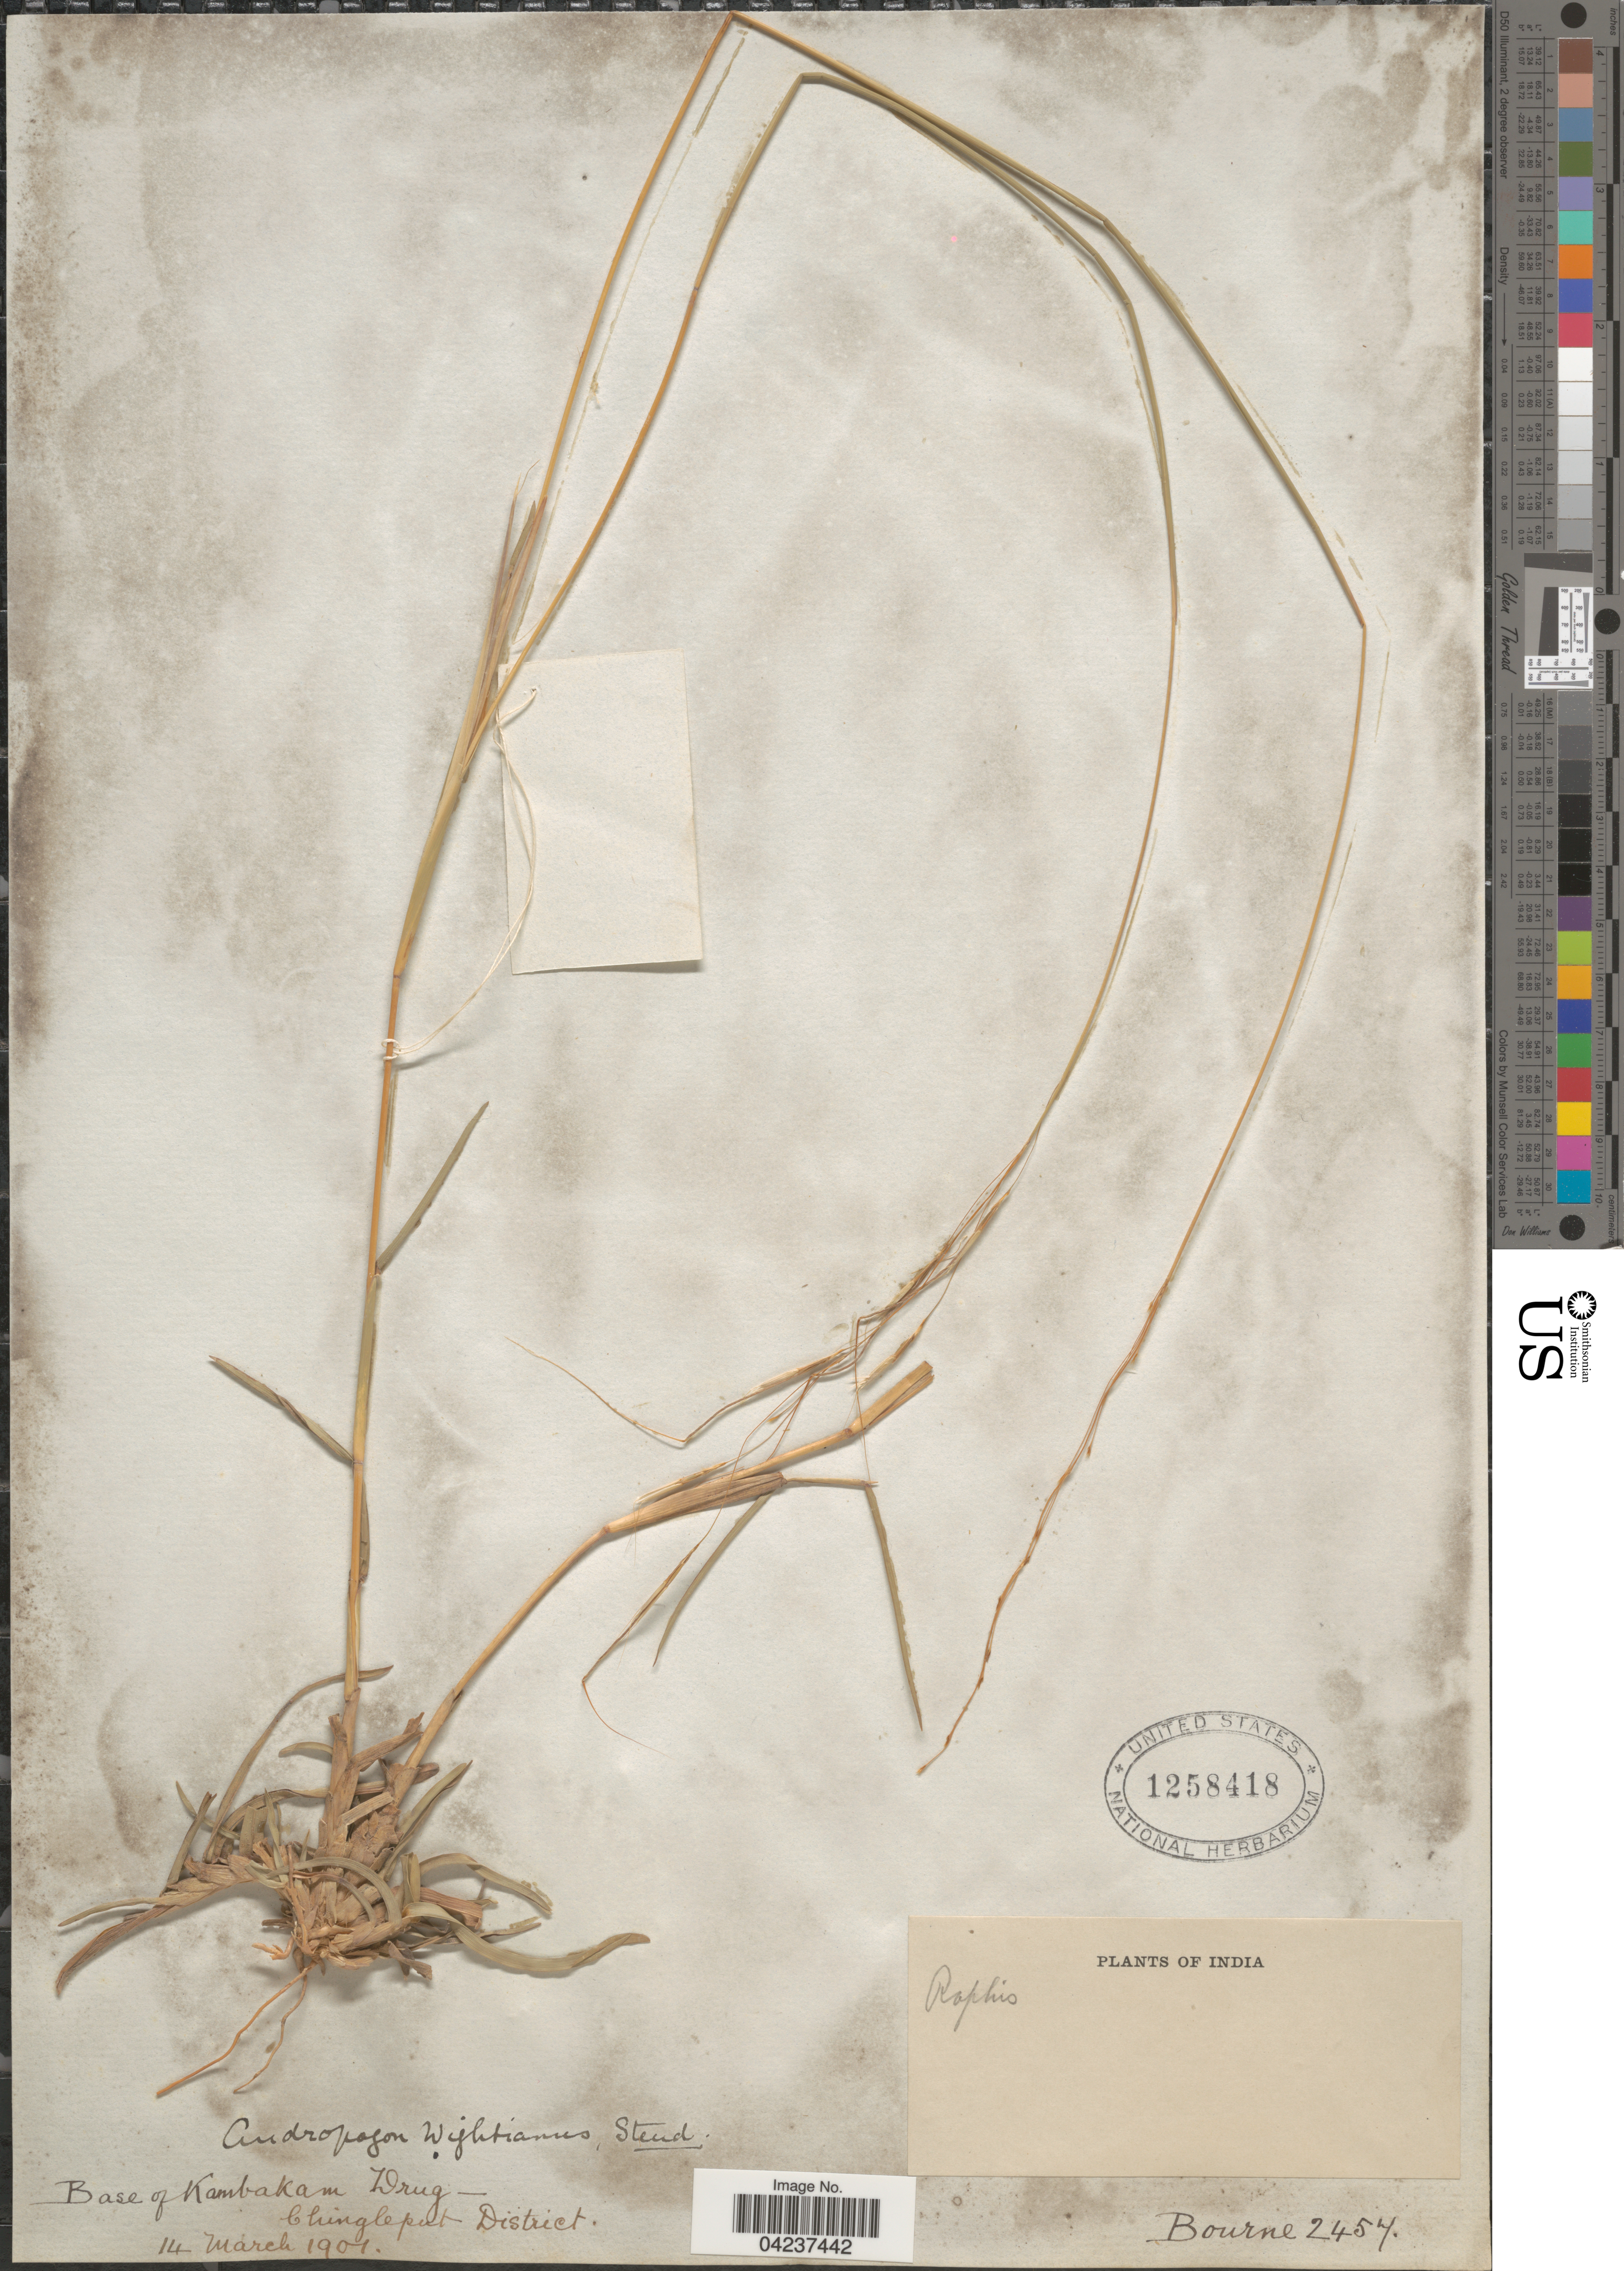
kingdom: Plantae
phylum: Tracheophyta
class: Liliopsida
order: Poales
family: Poaceae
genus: Chrysopogon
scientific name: Chrysopogon orientalis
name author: (Desv.) A. Camus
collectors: -- Bourne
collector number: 2454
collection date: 1901-03-14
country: India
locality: Base of Kambakam Drug - Chingleput District.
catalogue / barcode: US 1258418